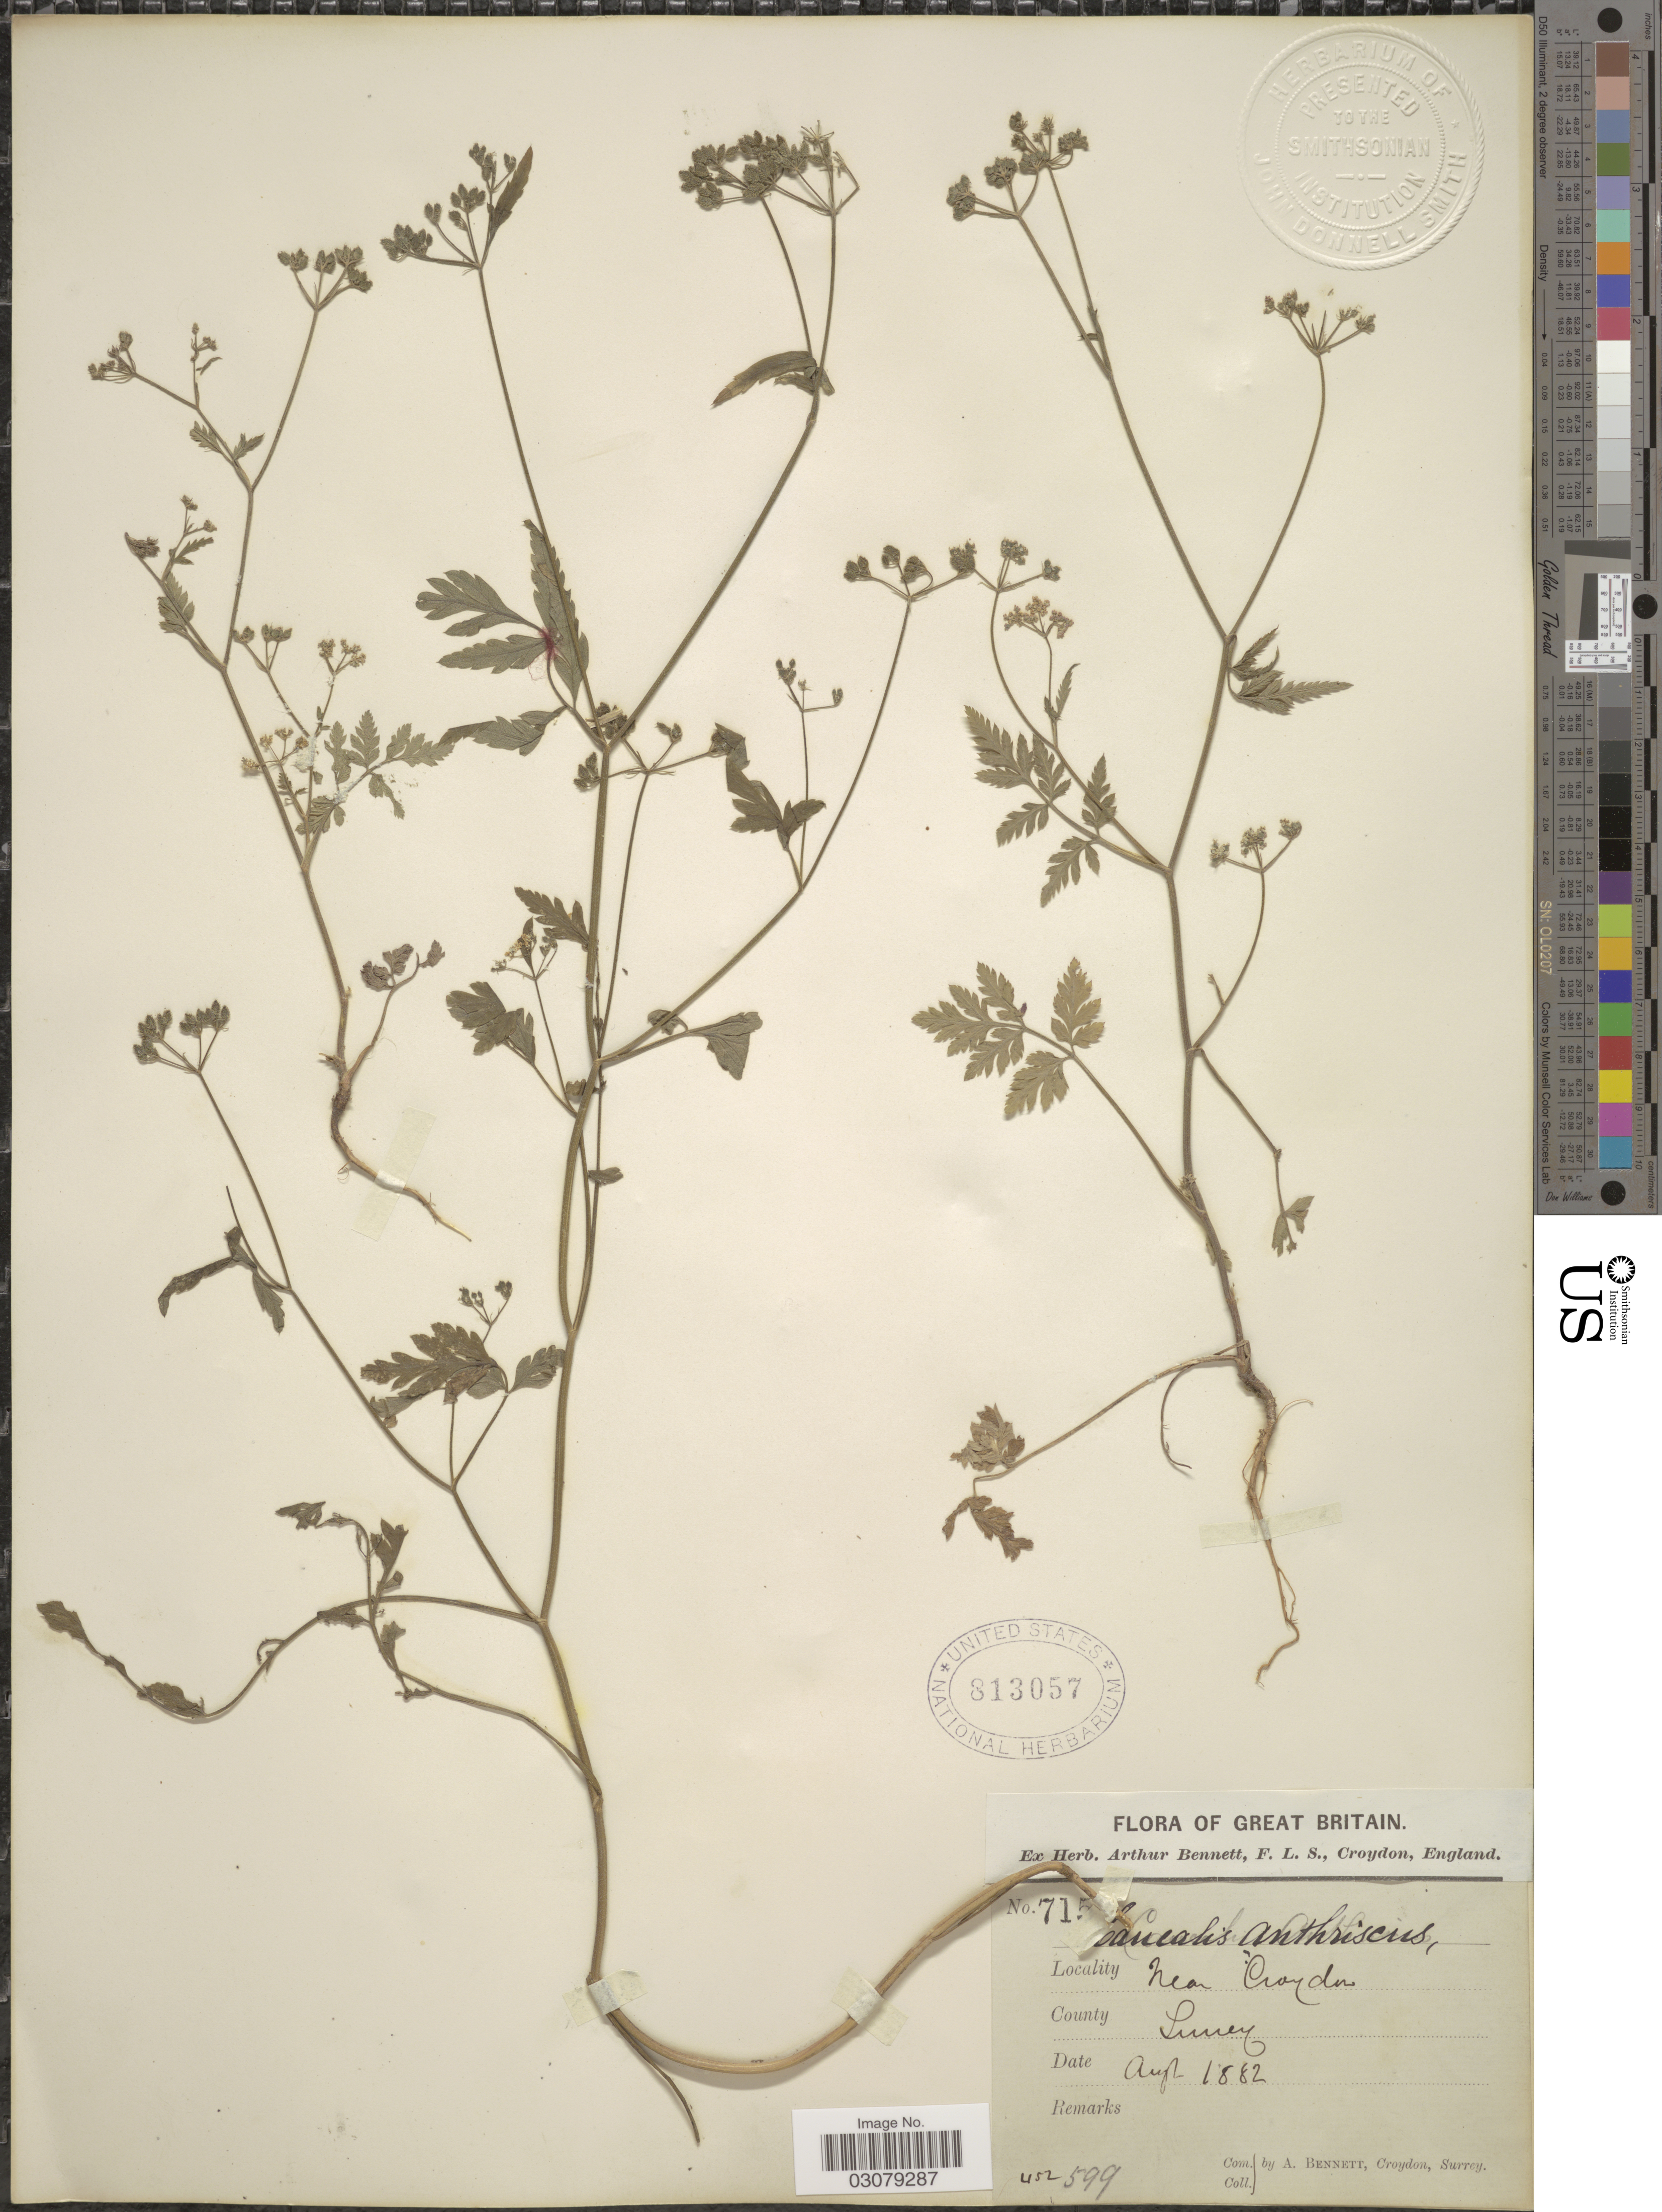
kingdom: Plantae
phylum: Tracheophyta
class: Magnoliopsida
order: Apiales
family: Apiaceae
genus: Torilis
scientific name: Torilis japonica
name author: (Houtt.) DC.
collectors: A. Bennett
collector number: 715!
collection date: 1882-08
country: United Kingdom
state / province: England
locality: Near Croyden, County Surrey. Great Britain.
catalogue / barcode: US 813057